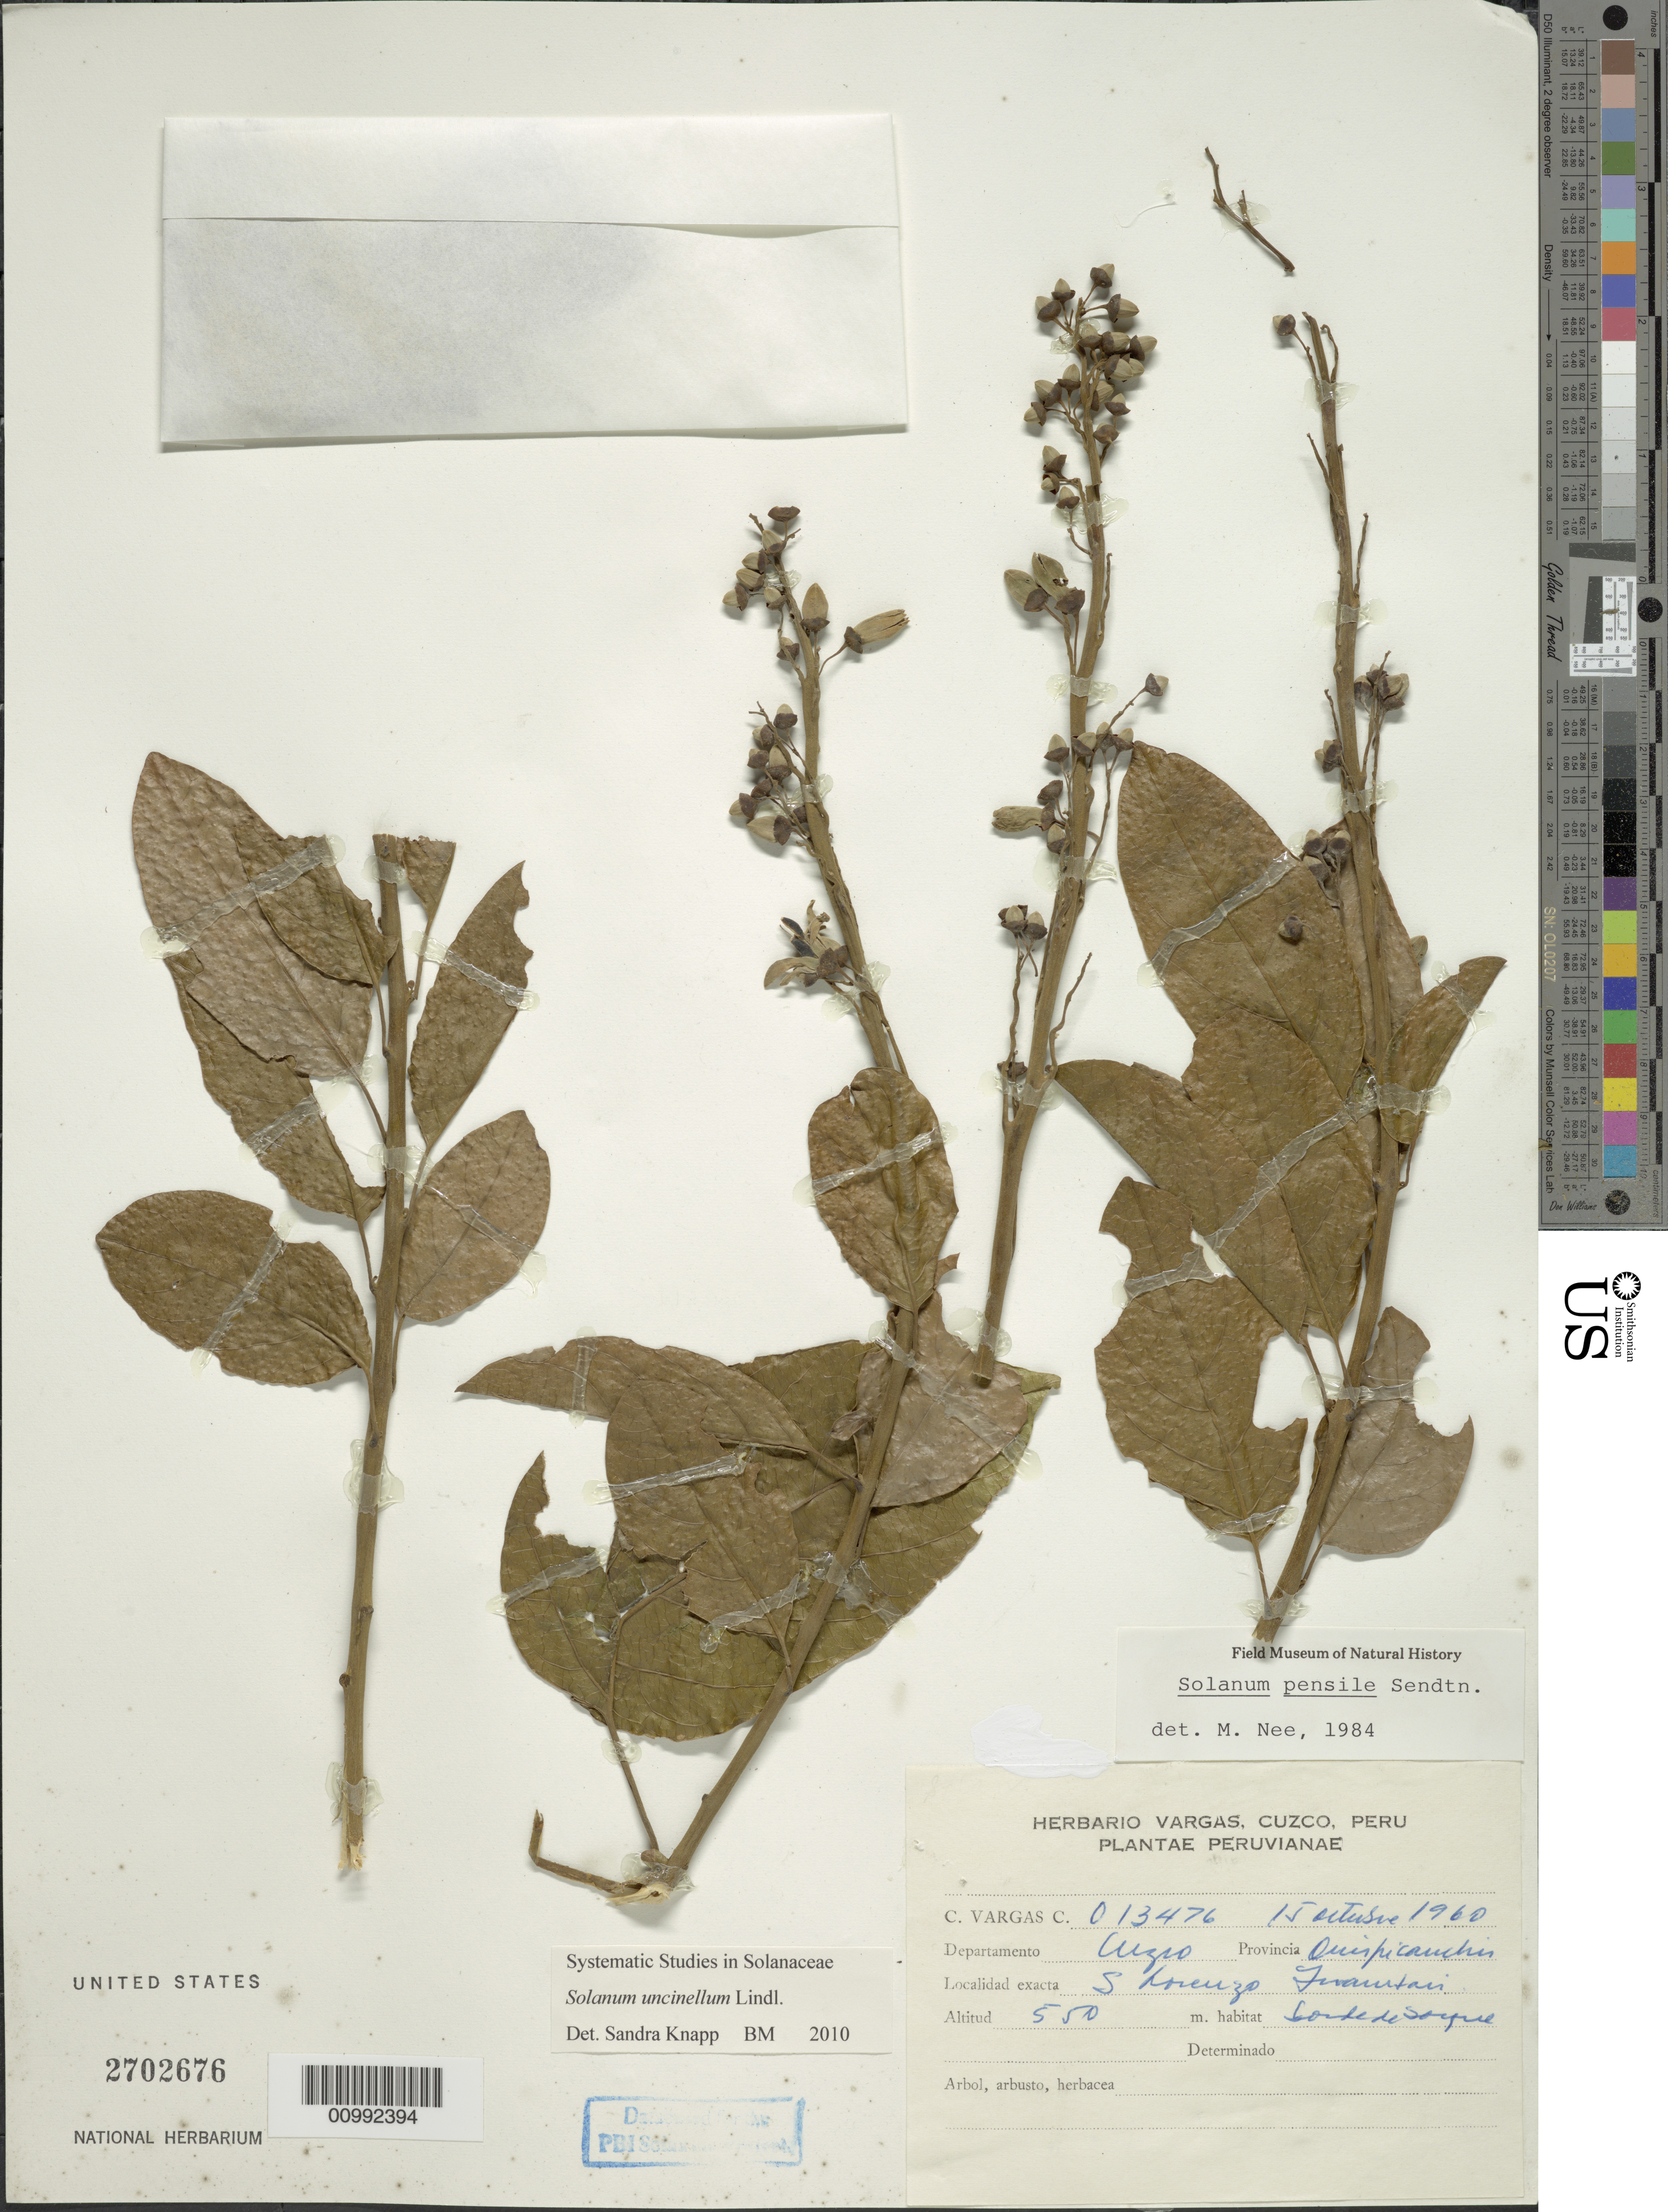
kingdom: Plantae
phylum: Tracheophyta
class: Magnoliopsida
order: Solanales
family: Solanaceae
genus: Solanum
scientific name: Solanum uncinellum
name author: Lindl.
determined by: Knapp, S. D.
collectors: C. Vargas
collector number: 13476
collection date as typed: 15 Oct 1960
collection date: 1960-10-15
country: Peru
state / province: Cusco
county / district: Quispicanchis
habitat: borde de bosque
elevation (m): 550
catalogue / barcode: US 2702676